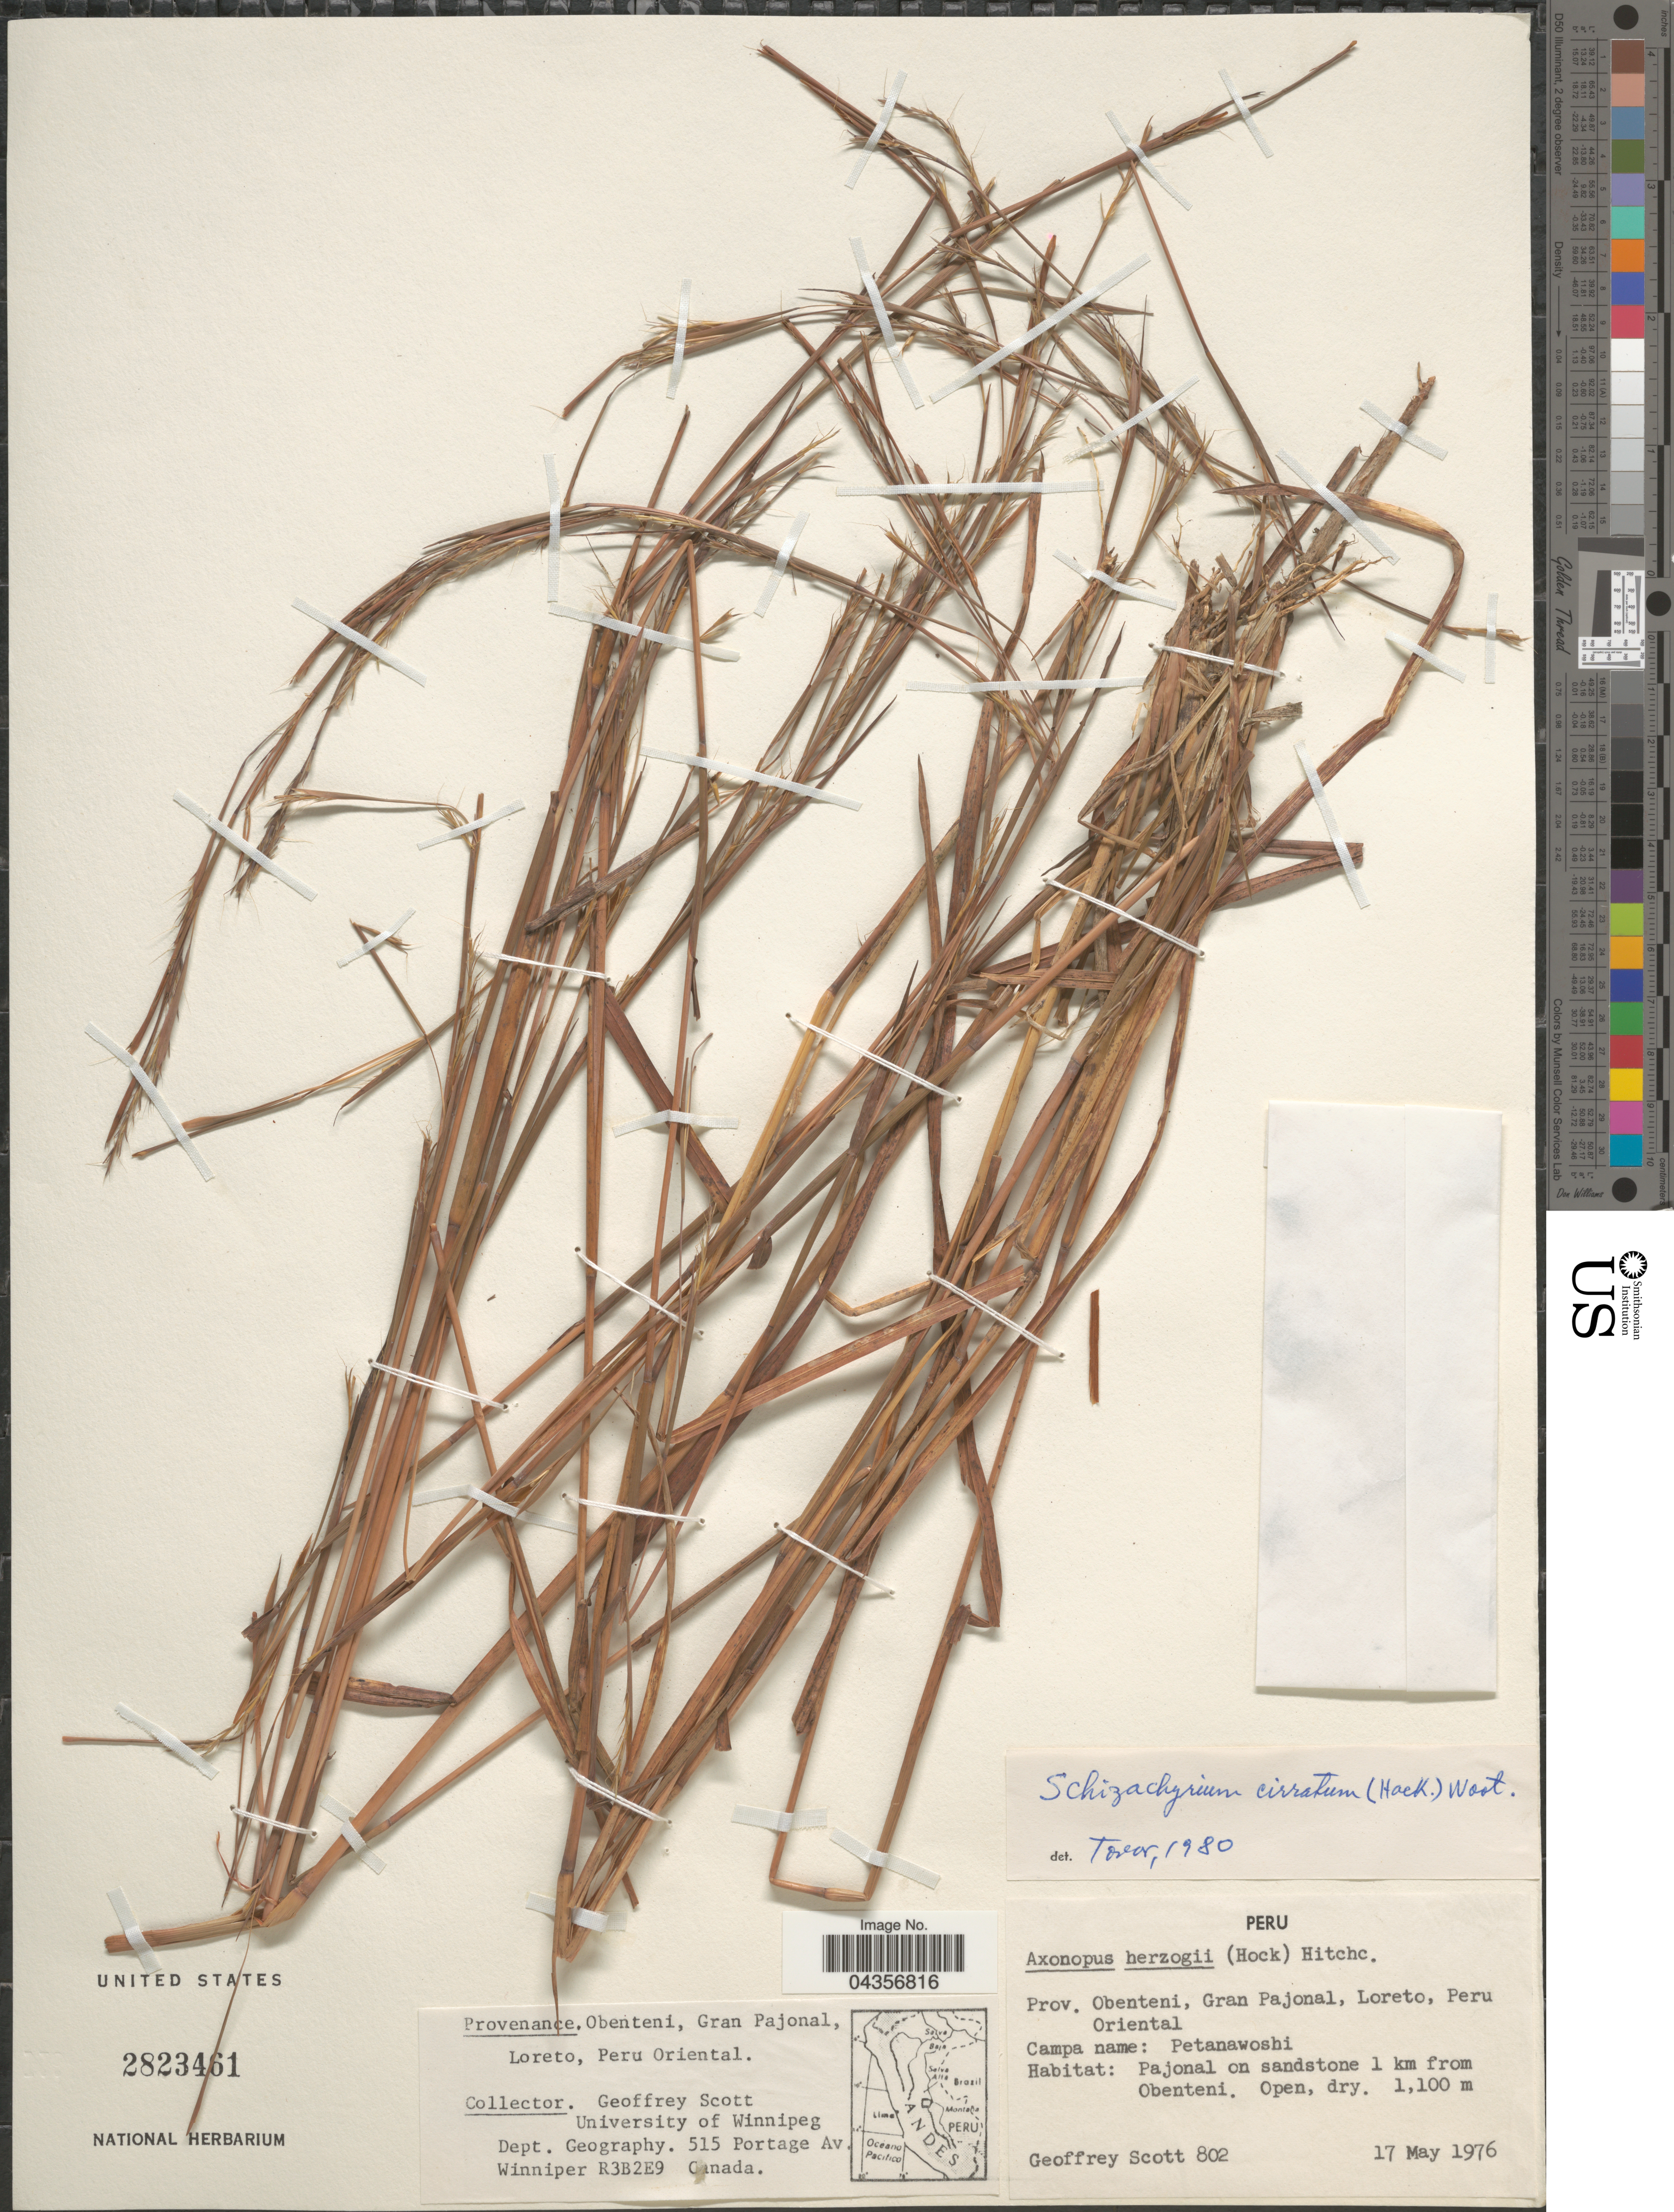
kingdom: Plantae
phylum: Tracheophyta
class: Liliopsida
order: Poales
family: Poaceae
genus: Schizachyrium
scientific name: Schizachyrium sanguineum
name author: (Retz.) Alston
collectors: G. Scott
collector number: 802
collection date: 1976-05-17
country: Peru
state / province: Loreto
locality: Prov. Obenteni, Gran Pajonal, Peru Oriental. Pajonal on sandstone 1 km from Obenteni.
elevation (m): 1100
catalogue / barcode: US 2823461